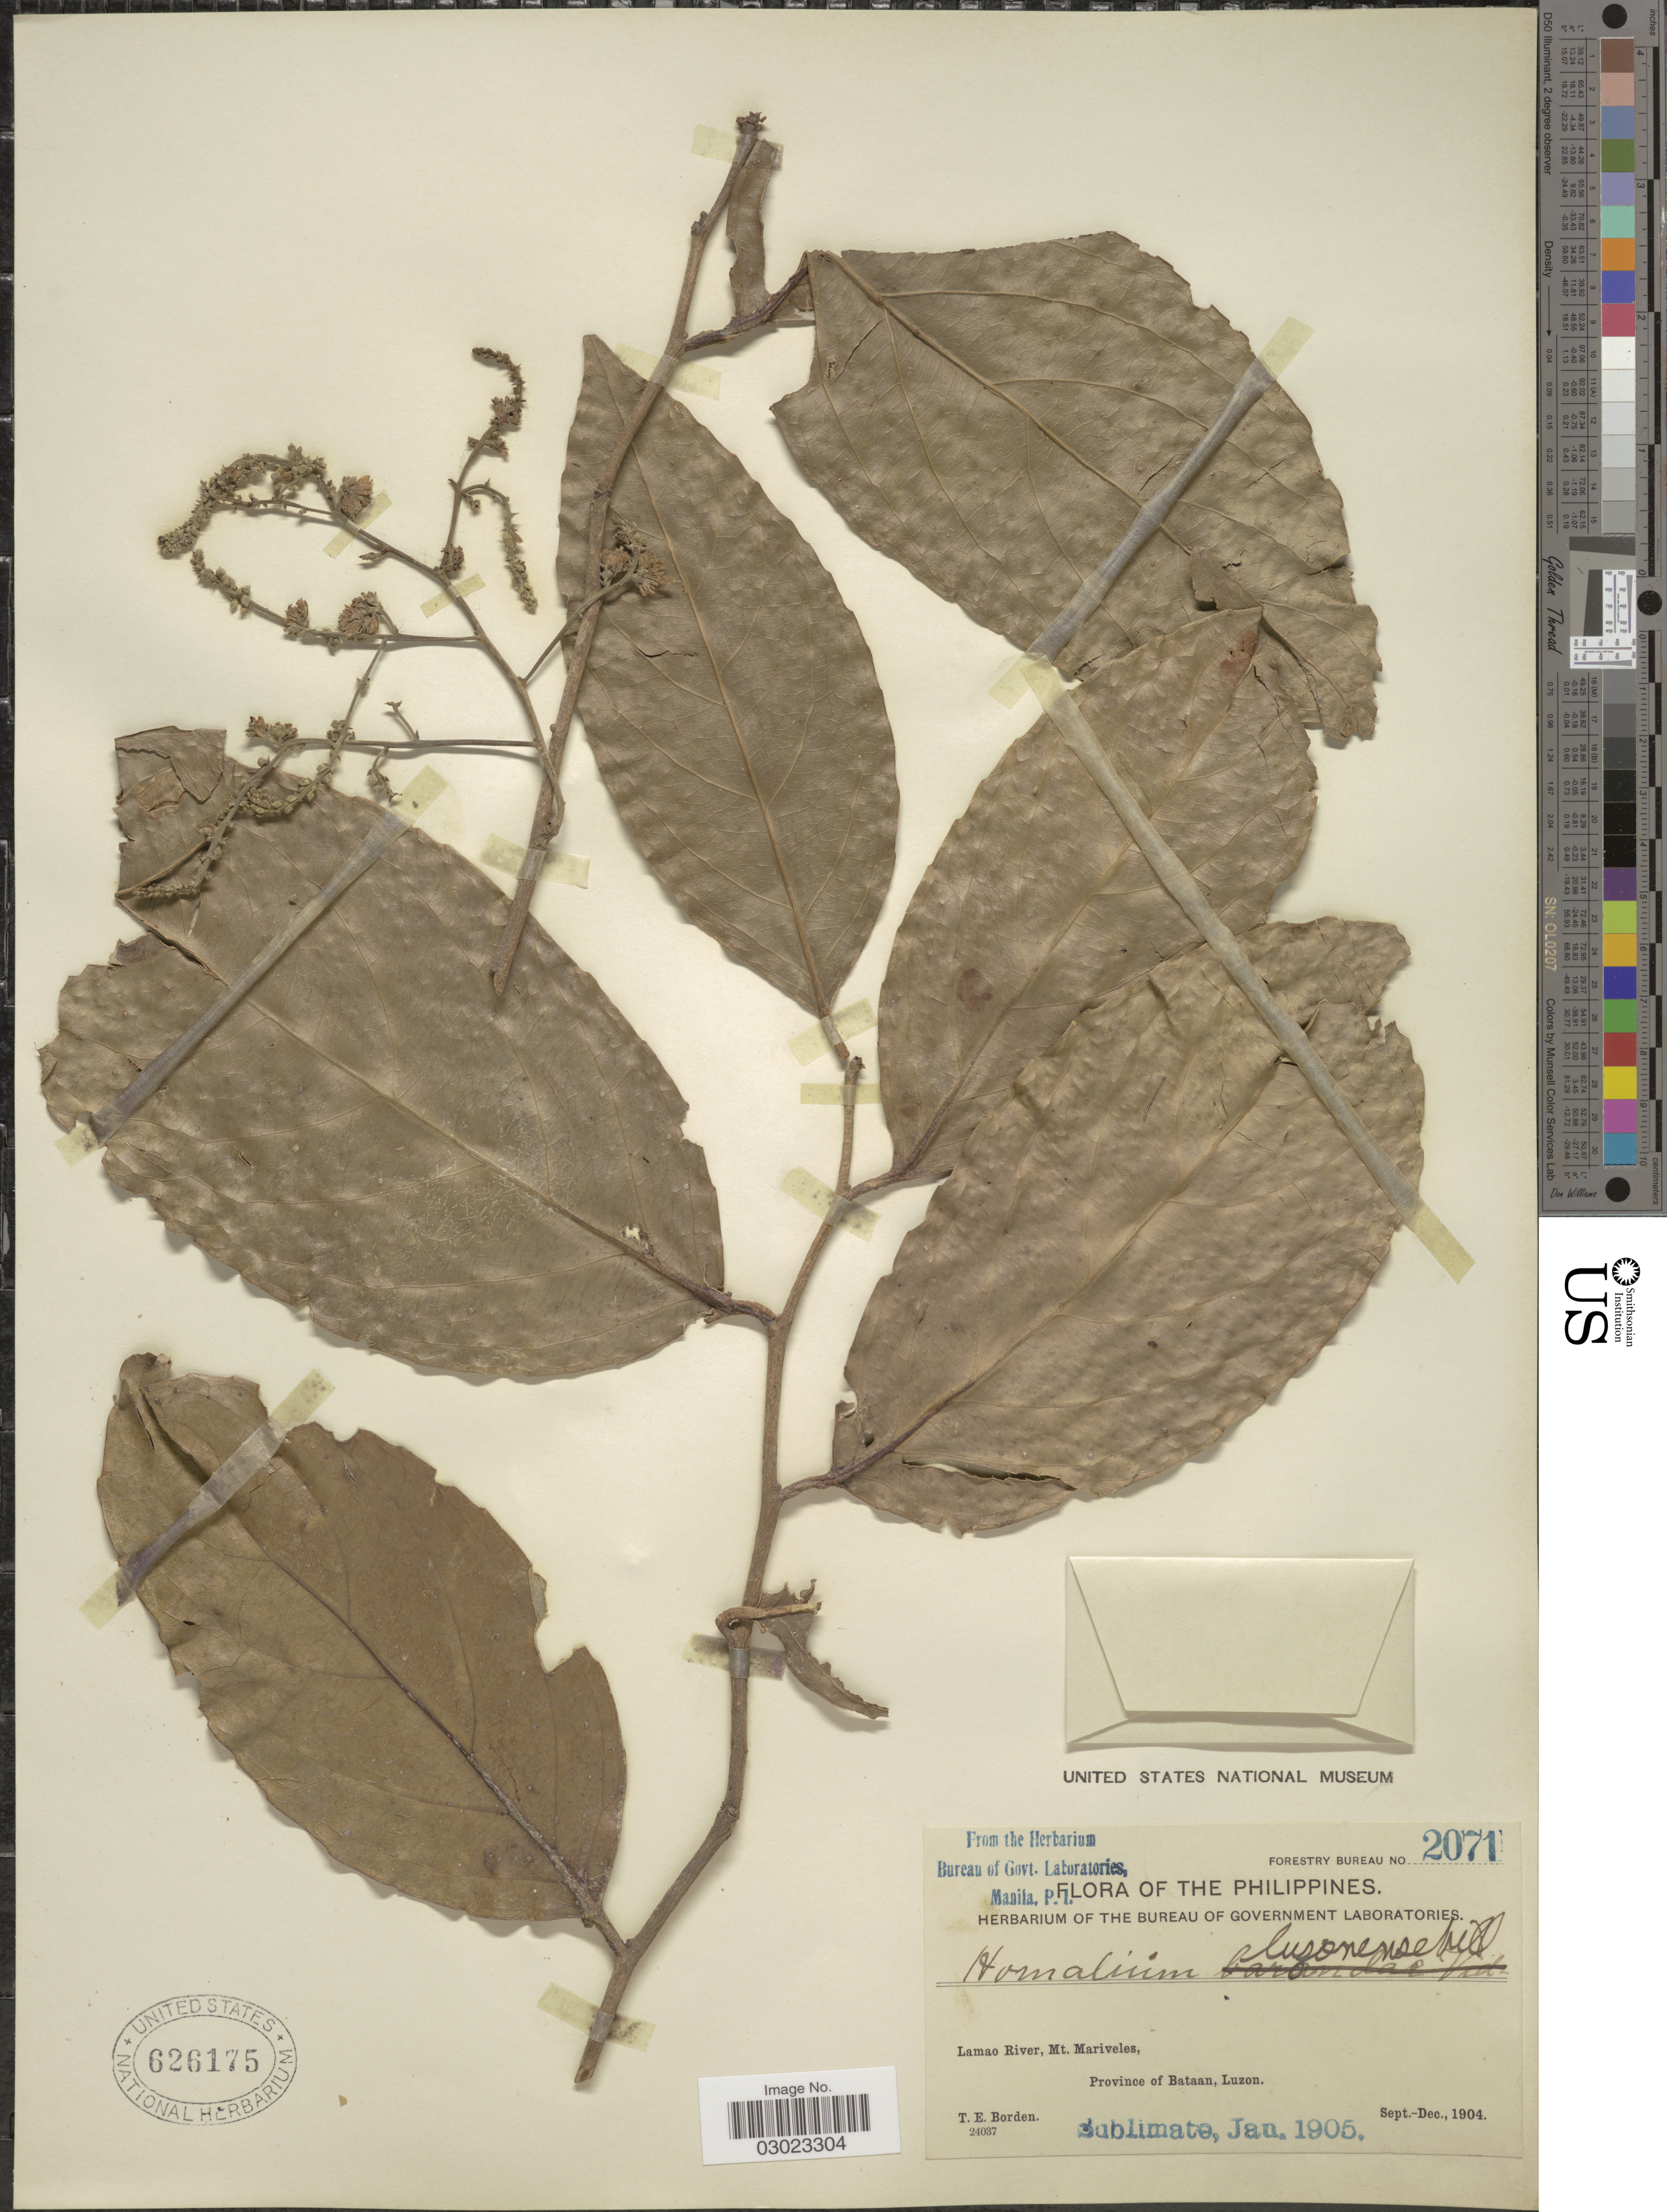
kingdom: Plantae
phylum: Tracheophyta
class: Magnoliopsida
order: Malpighiales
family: Salicaceae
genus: Homalium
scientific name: Homalium luzoniense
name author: Fern.-Vill.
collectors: T. E. Borden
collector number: Forestry Bureau 2071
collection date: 1904-09/1904-12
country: Philippines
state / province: Cagayan Valley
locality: Lamao River, Mt. Mariveles, Province of Bataan, Luzon.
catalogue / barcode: US 626175